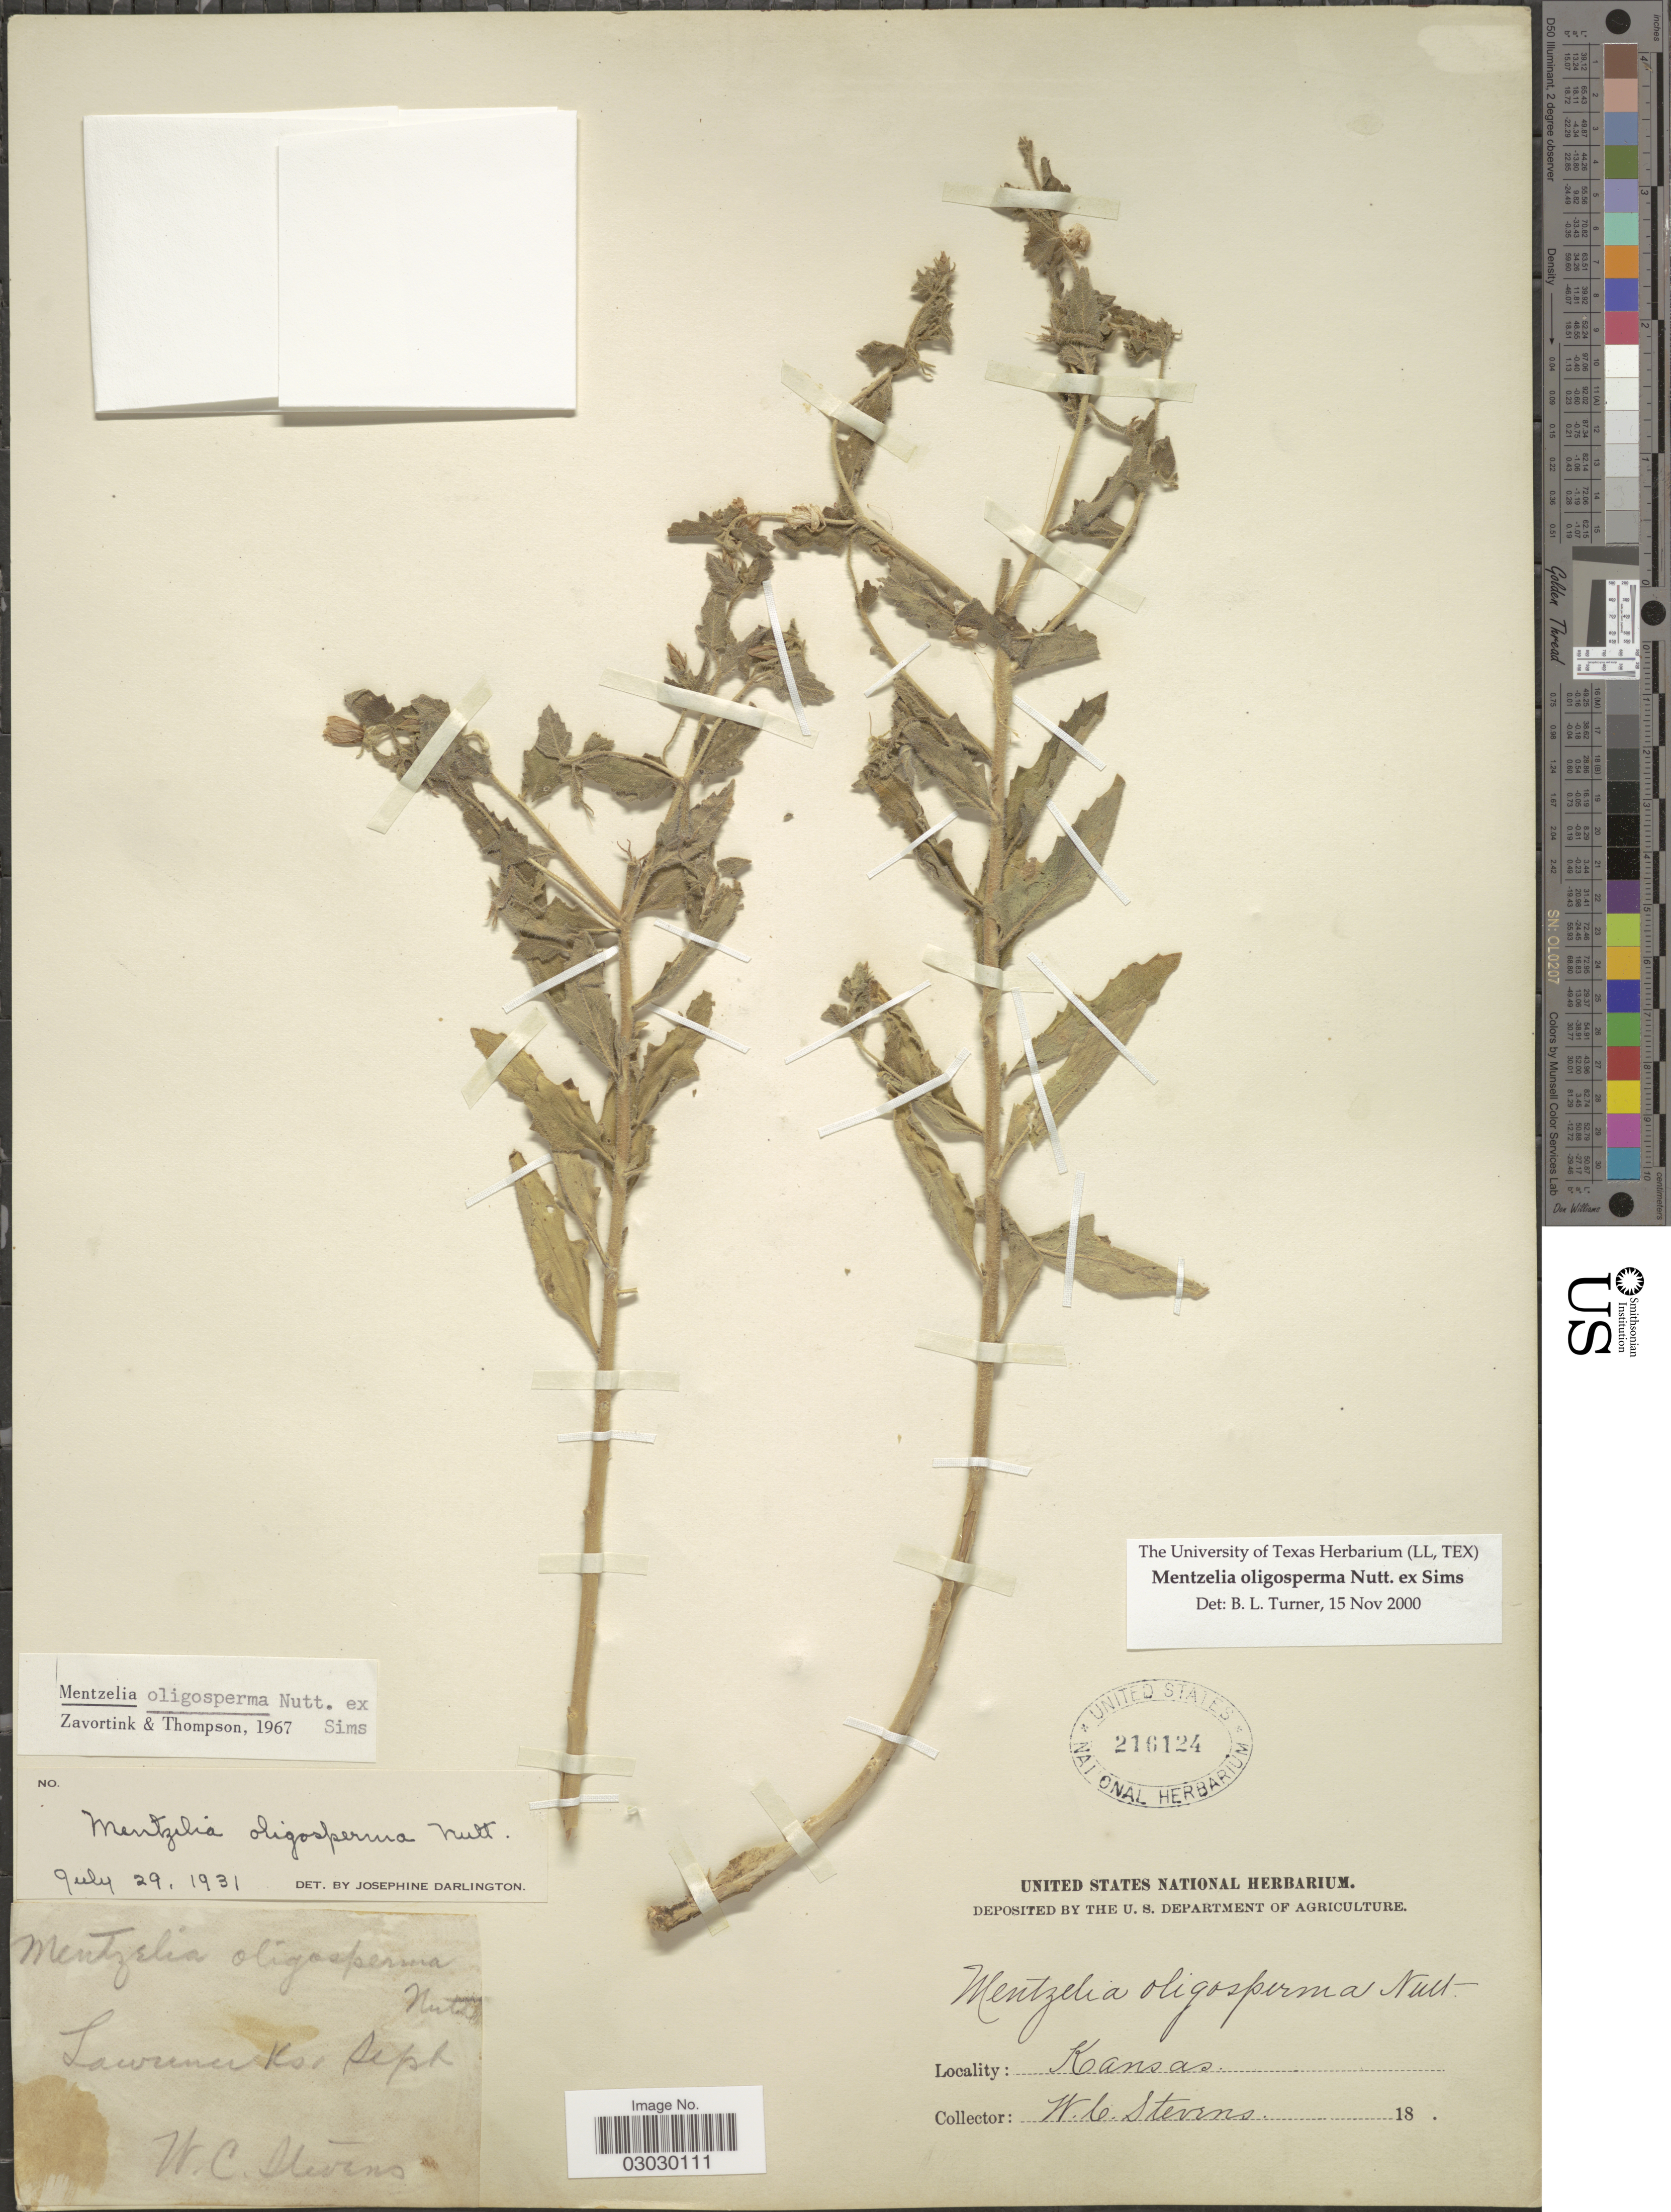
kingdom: Plantae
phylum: Tracheophyta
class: Magnoliopsida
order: Cornales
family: Loasaceae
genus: Mentzelia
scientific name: Mentzelia oligosperma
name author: Nutt. ex Sims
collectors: W. C. Stevens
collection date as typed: Sept. 18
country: United States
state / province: Kansas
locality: Lawrence.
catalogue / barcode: US 216124